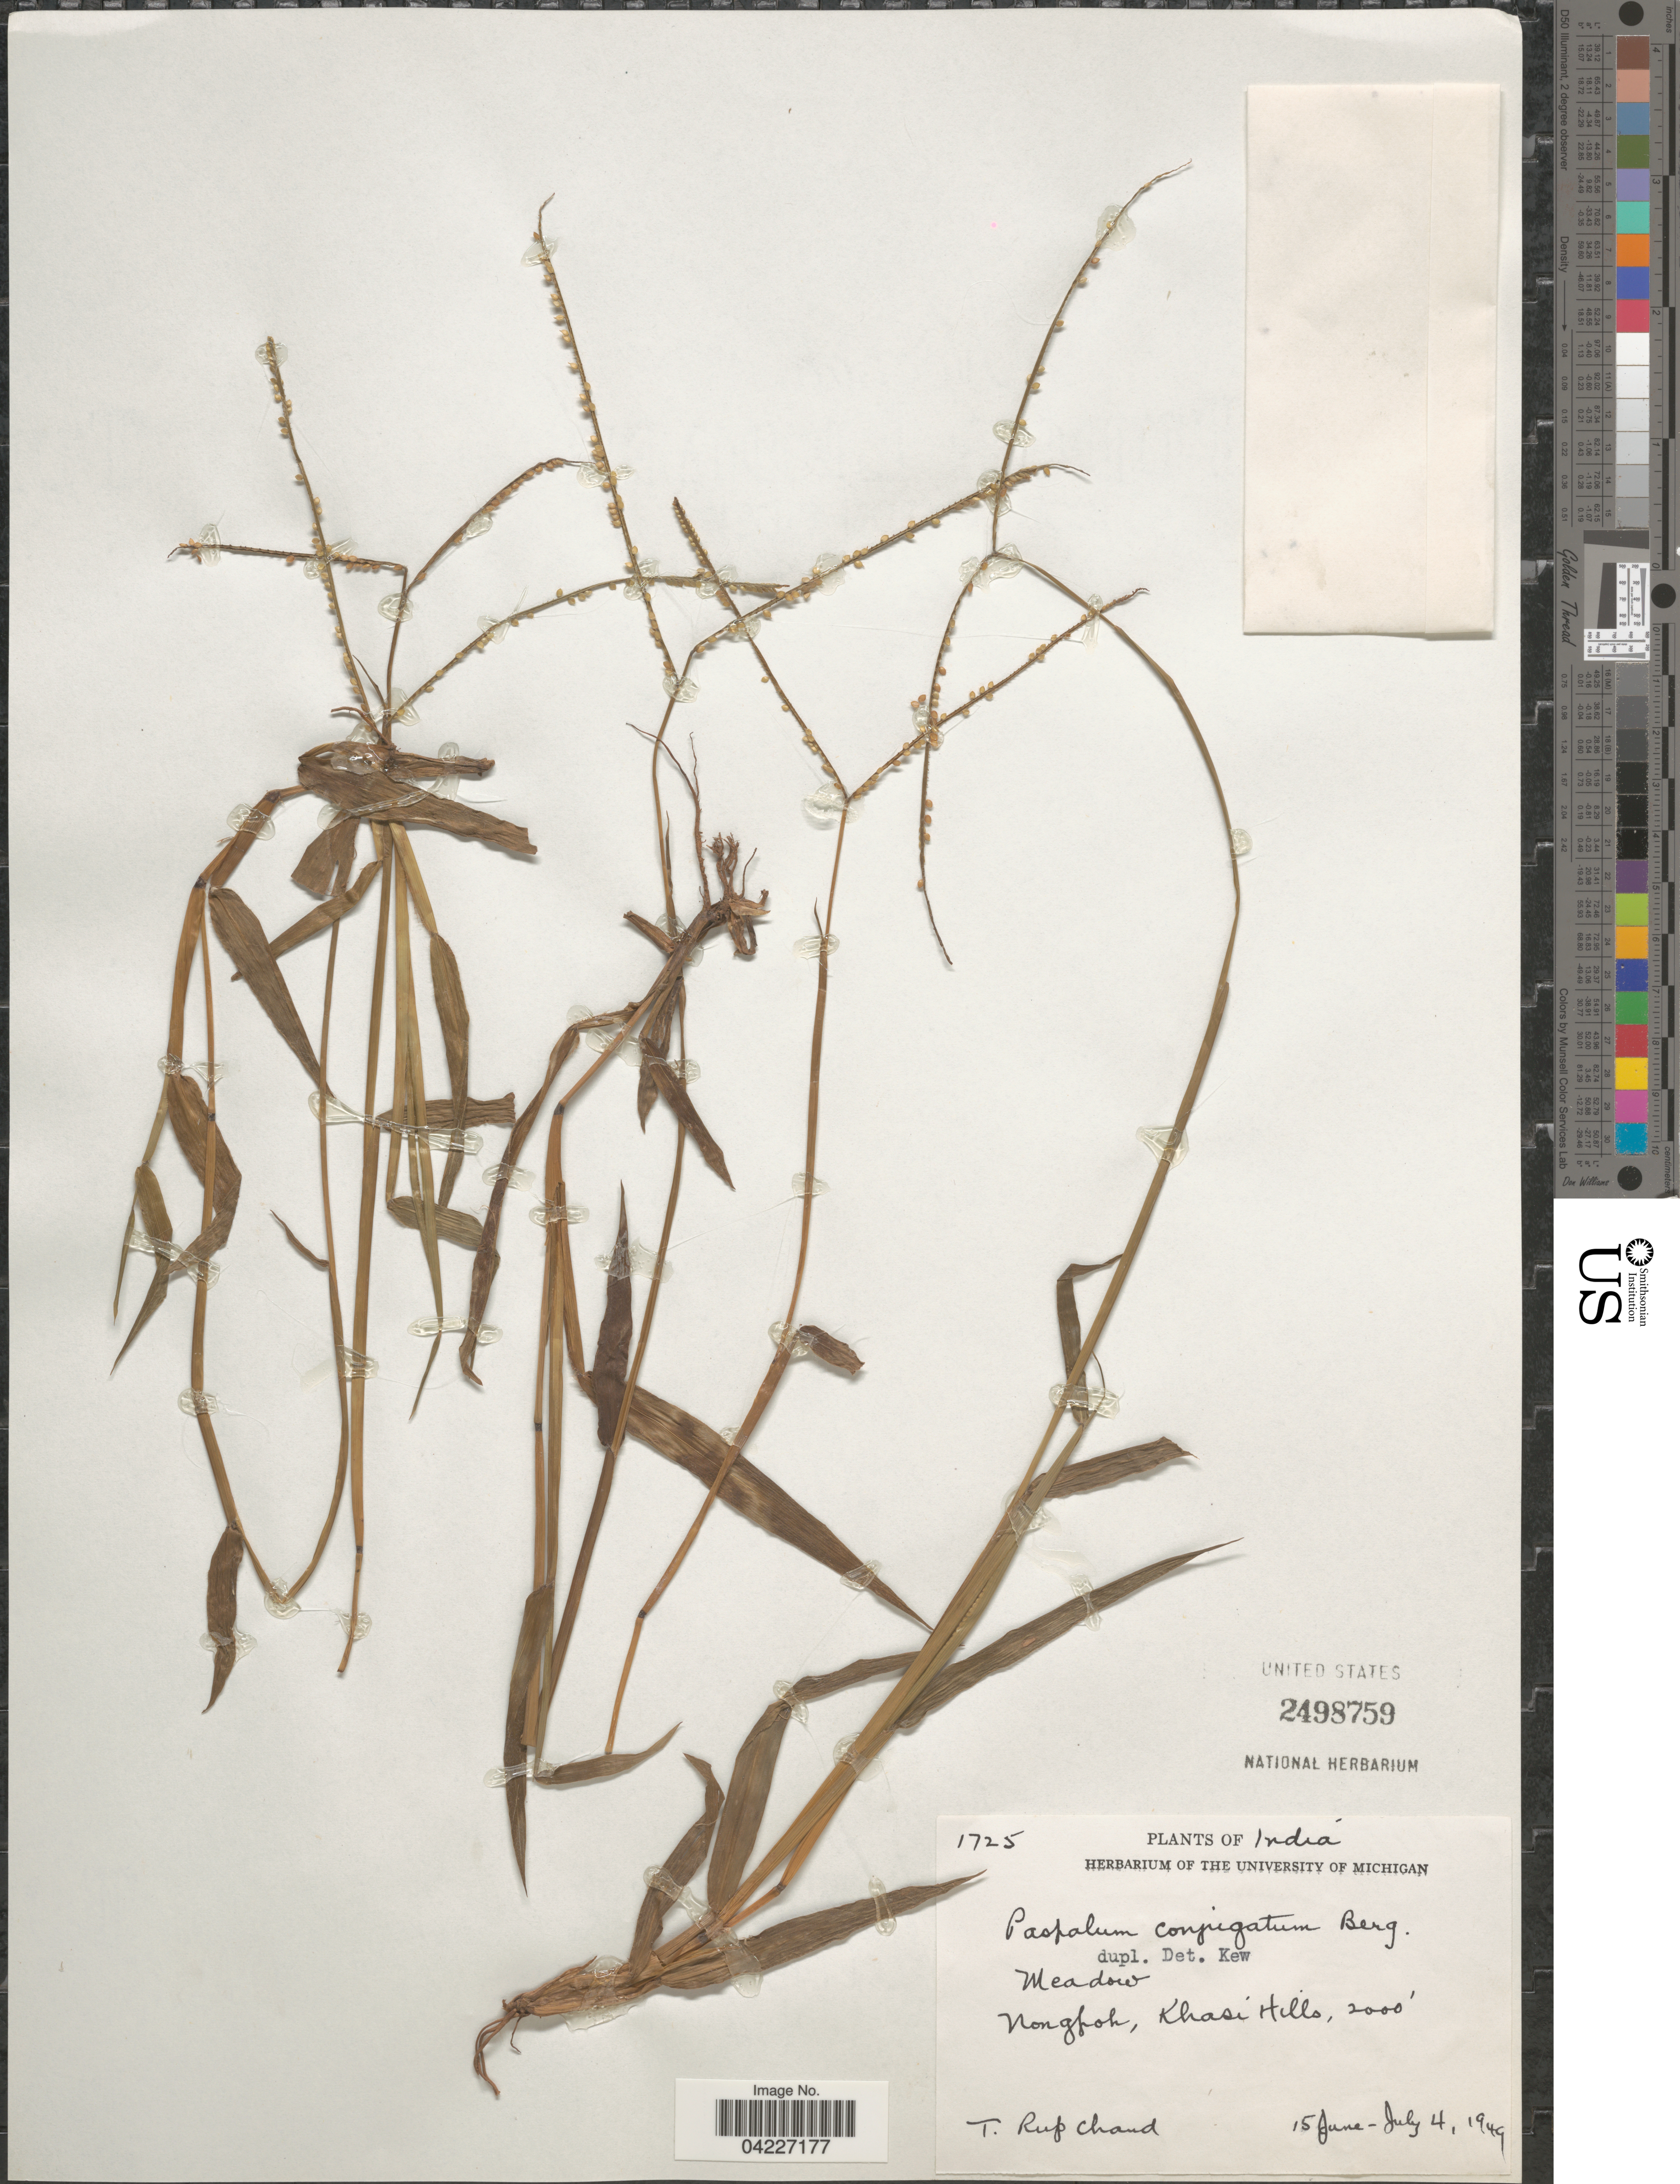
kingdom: Plantae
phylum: Tracheophyta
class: Liliopsida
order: Poales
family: Poaceae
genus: Paspalum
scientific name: Paspalum conjugatum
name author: P.J. Bergius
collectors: T. R. Chand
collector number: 1725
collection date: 1949-06-15/1949-07-04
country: India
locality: Nongpoh, Khasi Hills.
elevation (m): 610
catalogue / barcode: US 2498759